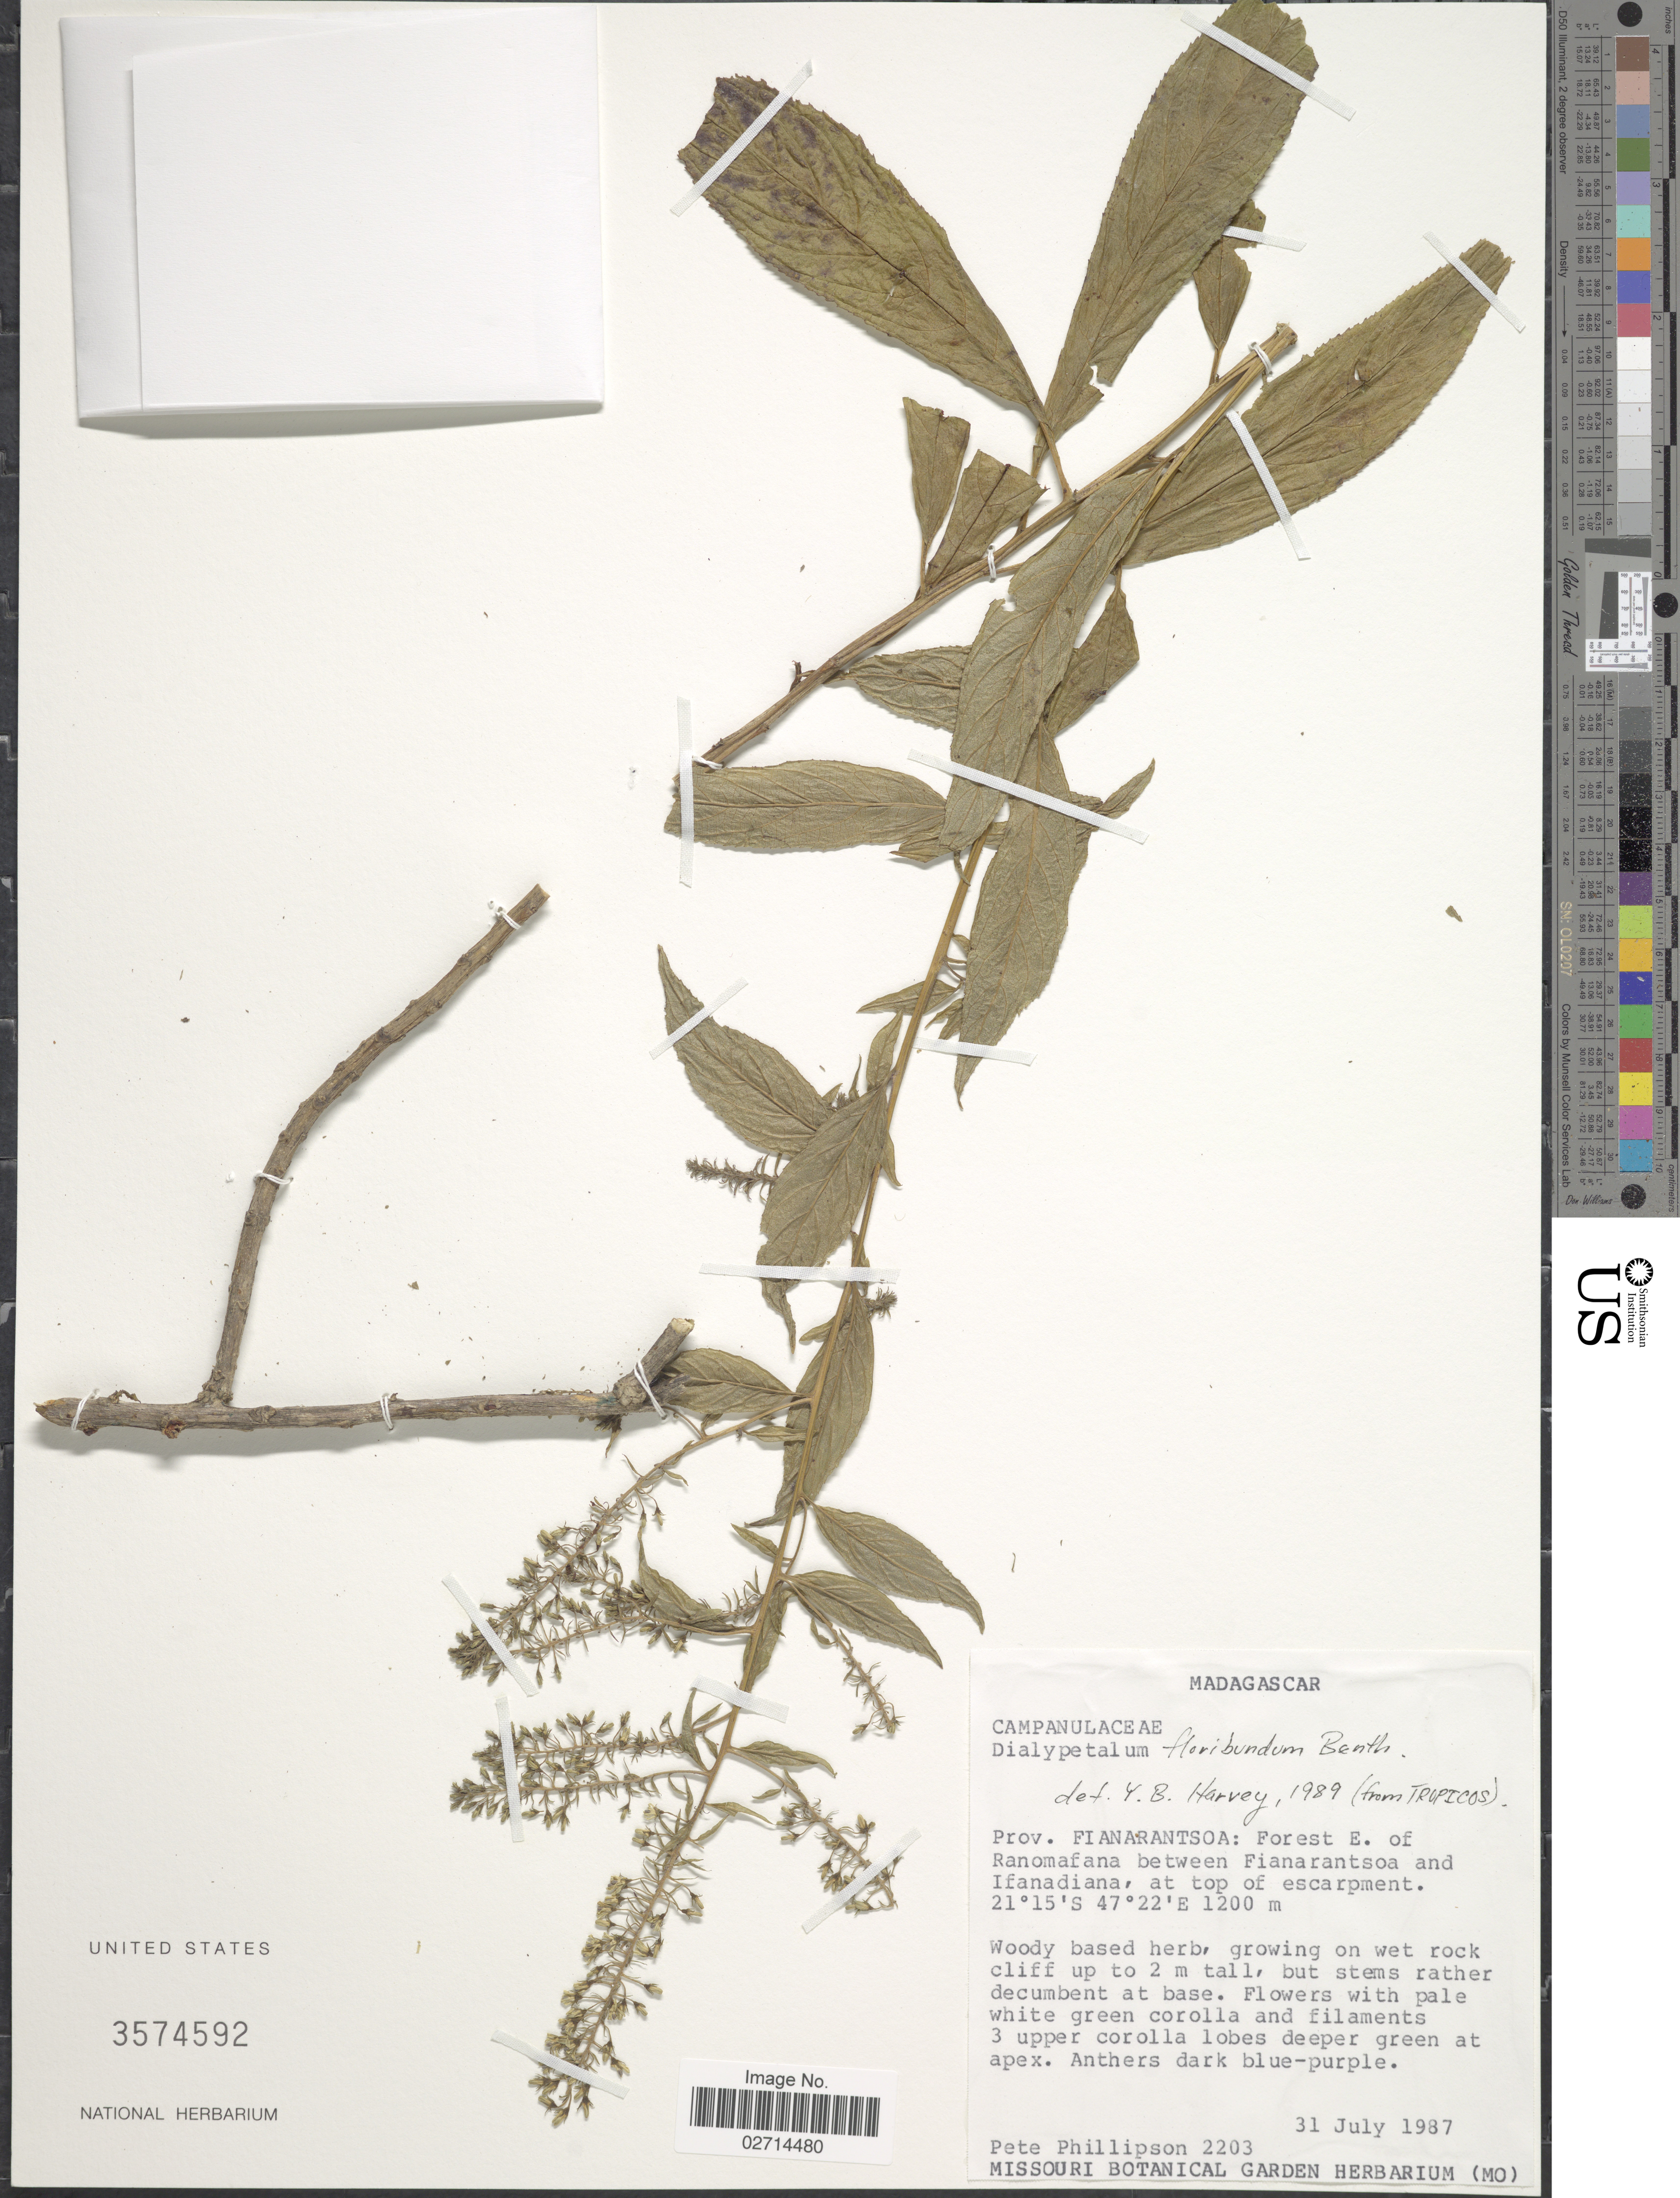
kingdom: Plantae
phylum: Tracheophyta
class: Magnoliopsida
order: Asterales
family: Campanulaceae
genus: Dialypetalum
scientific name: Dialypetalum floribundum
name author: Benth.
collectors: P. B. Phillipson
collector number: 2203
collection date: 1987-07-31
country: Madagascar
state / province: Haute Matsiatra / Vatovavy Fitovinany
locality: Prov. Fianarantsoa: Forest E. of Ranomafana between Fianarantsoa and Ifanadiana, at top of escarpment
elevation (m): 1200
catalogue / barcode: US 3574592